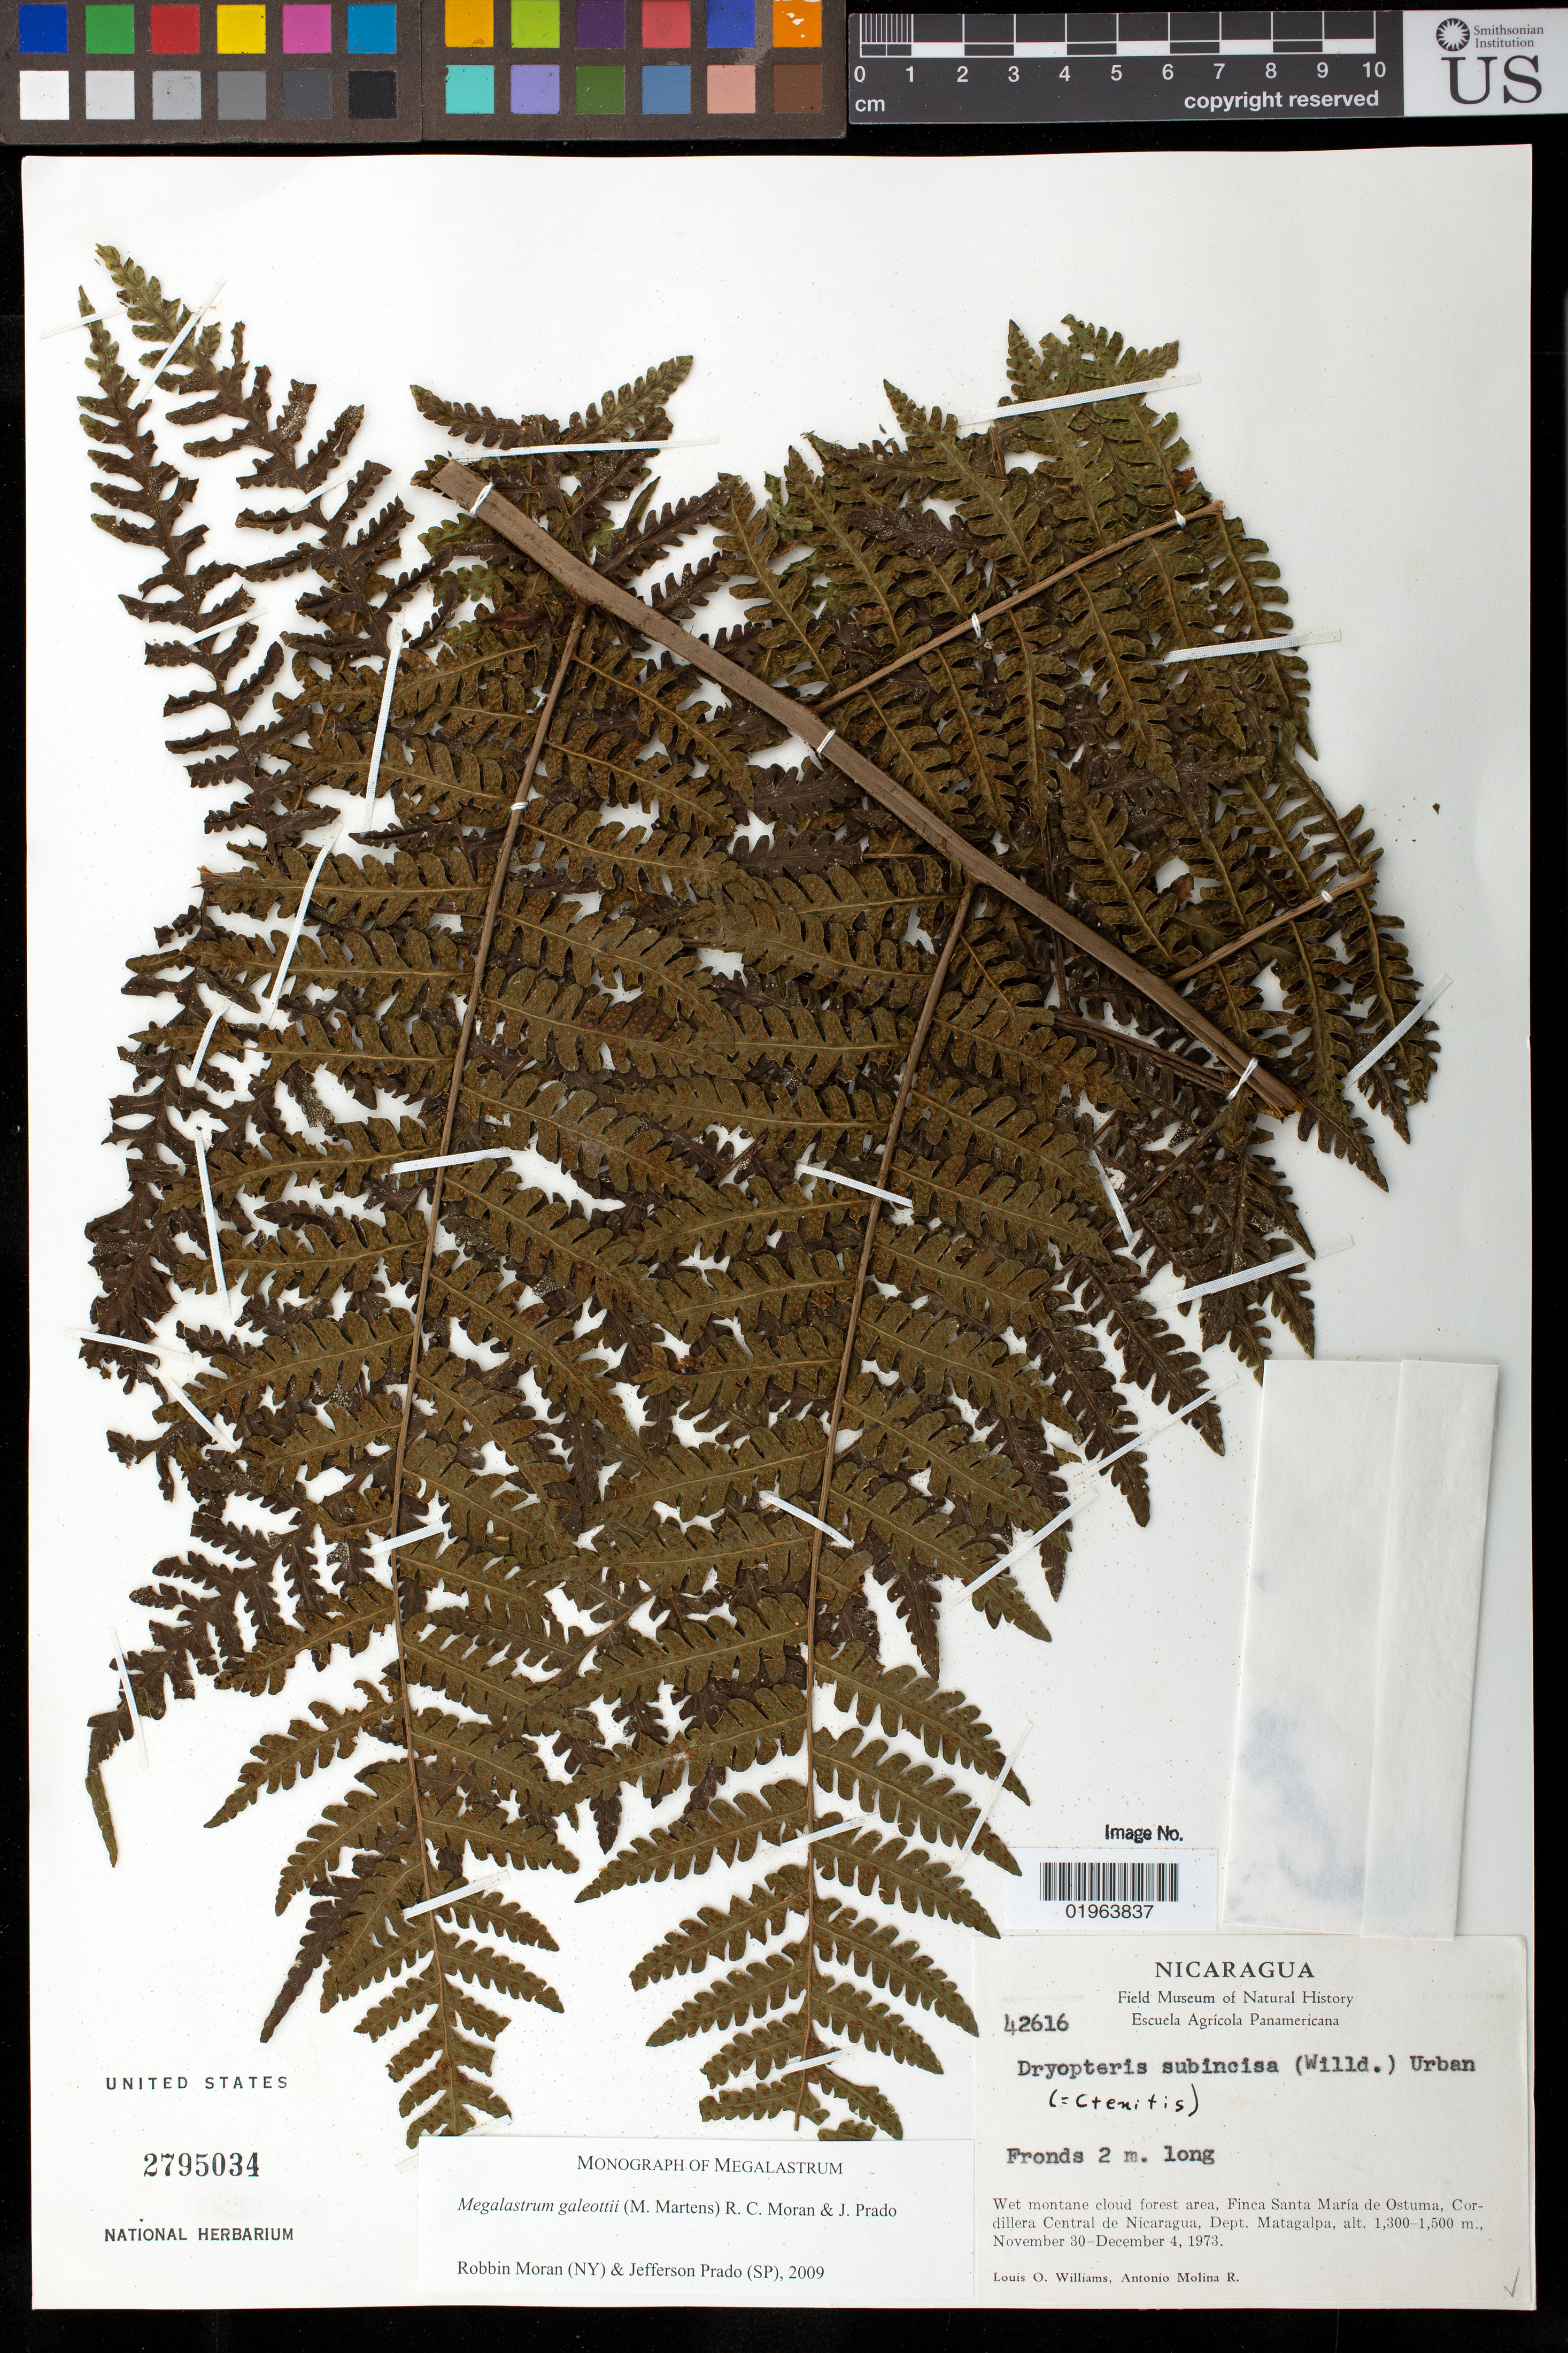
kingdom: Plantae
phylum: Tracheophyta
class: Polypodiopsida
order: Polypodiales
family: Dryopteridaceae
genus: Megalastrum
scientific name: Megalastrum galeottii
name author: (M. Martens) R.C. Moran & J. Prado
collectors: L. O. Williams & A. Molina R.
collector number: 42616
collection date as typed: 30 Nov 1973 to 04 Dec 1973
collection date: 1973-11-30/1973-12-04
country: Nicaragua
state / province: Matagalpa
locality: Finca Santa María de Ostuma, Cordillera Central de Nicaragua.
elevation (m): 1300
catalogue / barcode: US 2795034